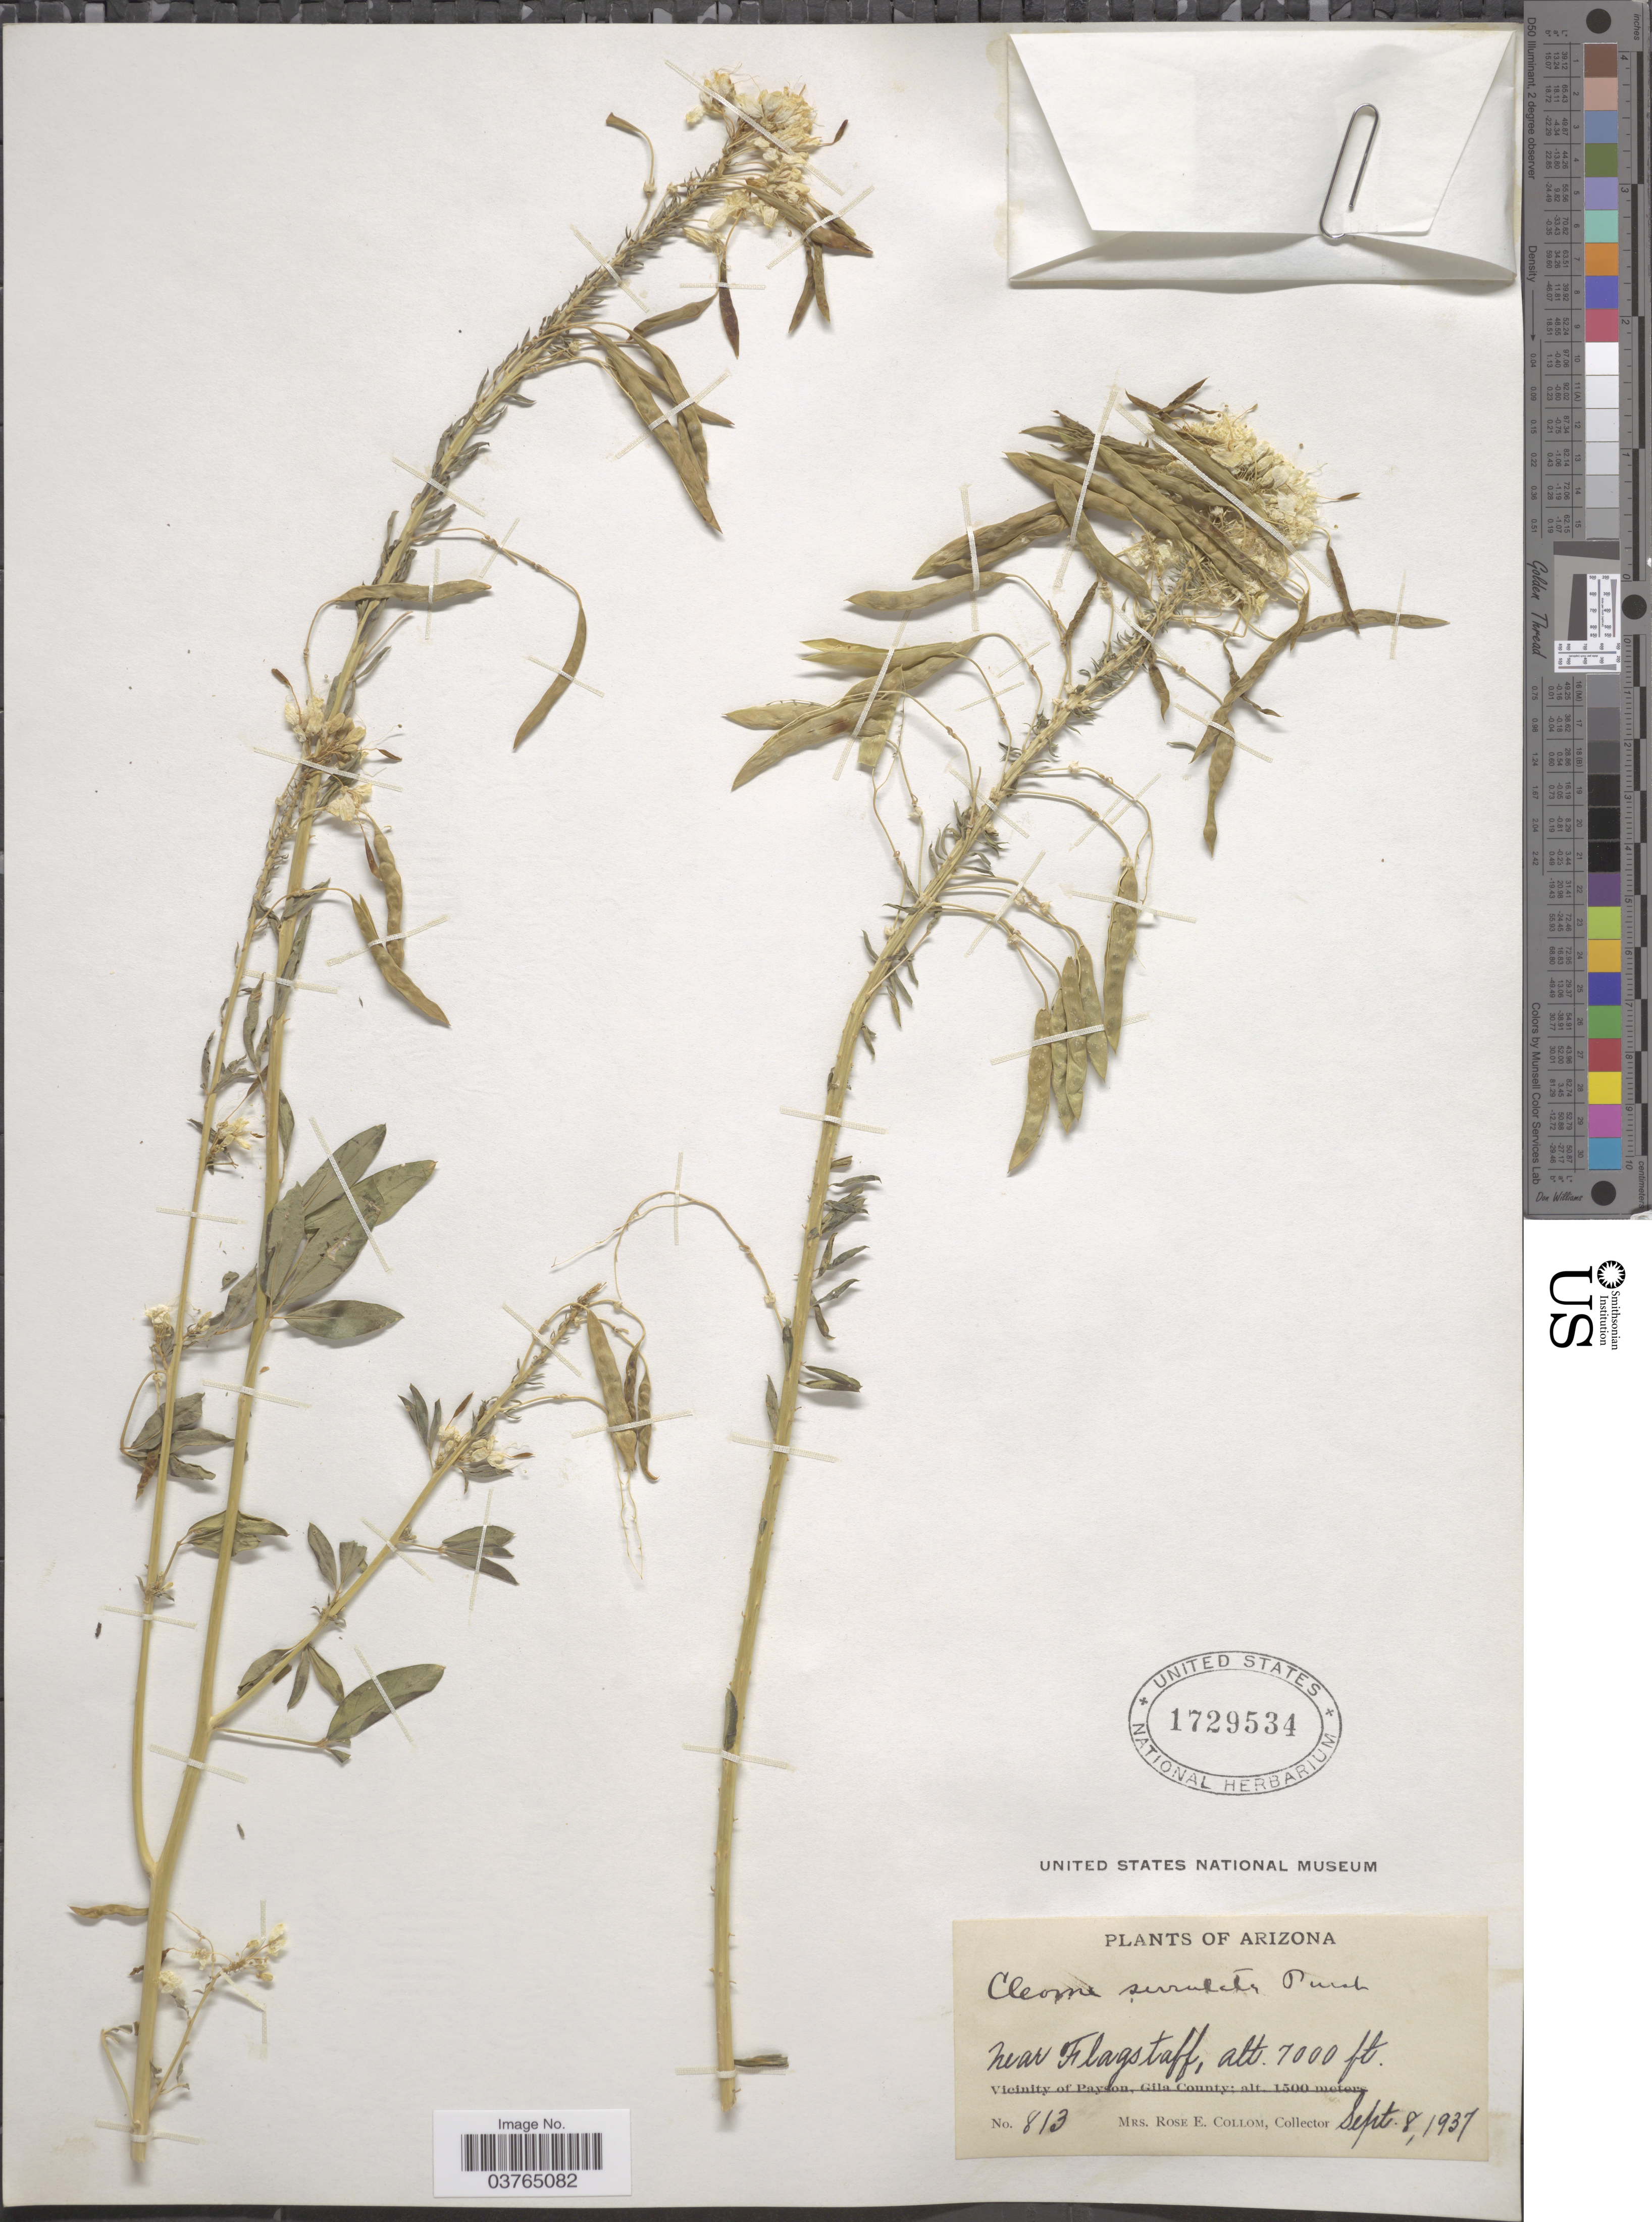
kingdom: Plantae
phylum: Tracheophyta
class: Magnoliopsida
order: Brassicales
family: Cleomaceae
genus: Cleomella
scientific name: Cleomella serrulata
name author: (Pursh) Roalson & J.C. Hall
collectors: R. E. Collom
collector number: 813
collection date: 1937-09-08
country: United States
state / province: Arizona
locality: Near Flagstaff.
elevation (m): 2134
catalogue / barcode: US 1729534